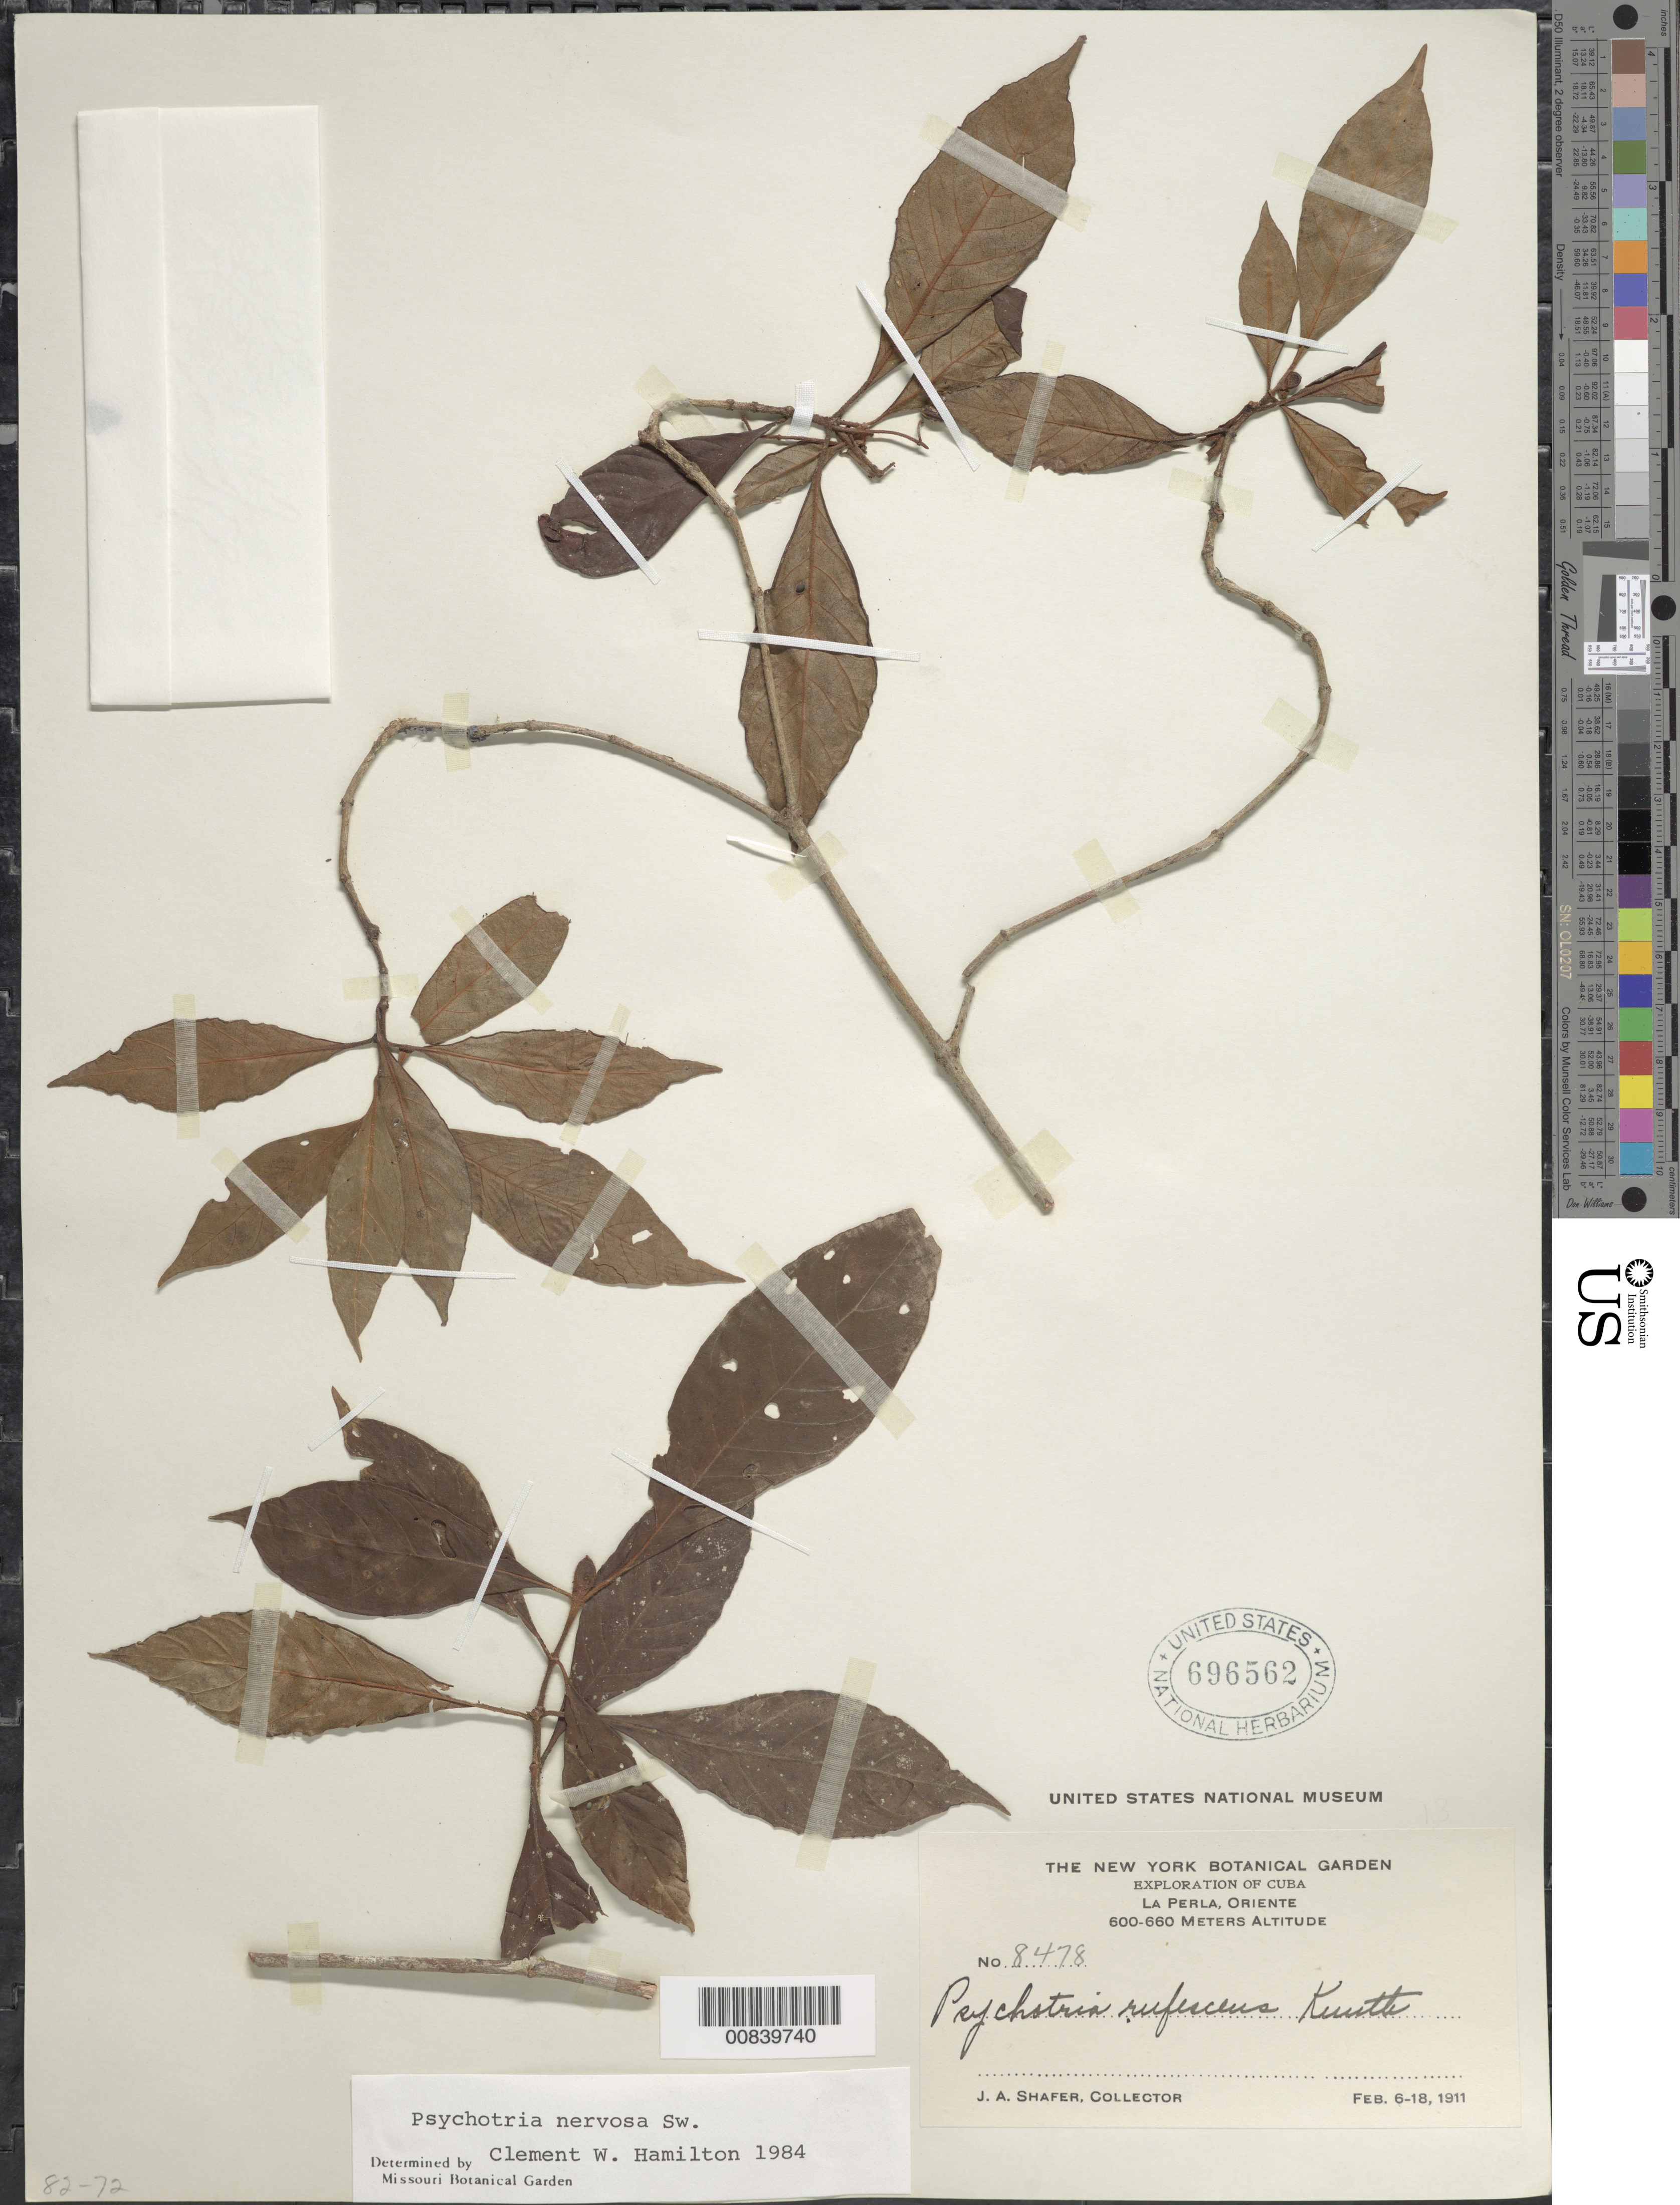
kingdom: Plantae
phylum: Tracheophyta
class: Magnoliopsida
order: Gentianales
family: Rubiaceae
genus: Psychotria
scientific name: Psychotria nervosa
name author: Sw.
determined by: Hamilton, C. W.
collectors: J. A. Shafer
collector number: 8478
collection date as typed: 06 Feb 1911 to 18 Feb 1911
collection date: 1911-02-06/1911-02-18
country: Cuba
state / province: Oriente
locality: La Perla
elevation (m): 600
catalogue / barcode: US 696562